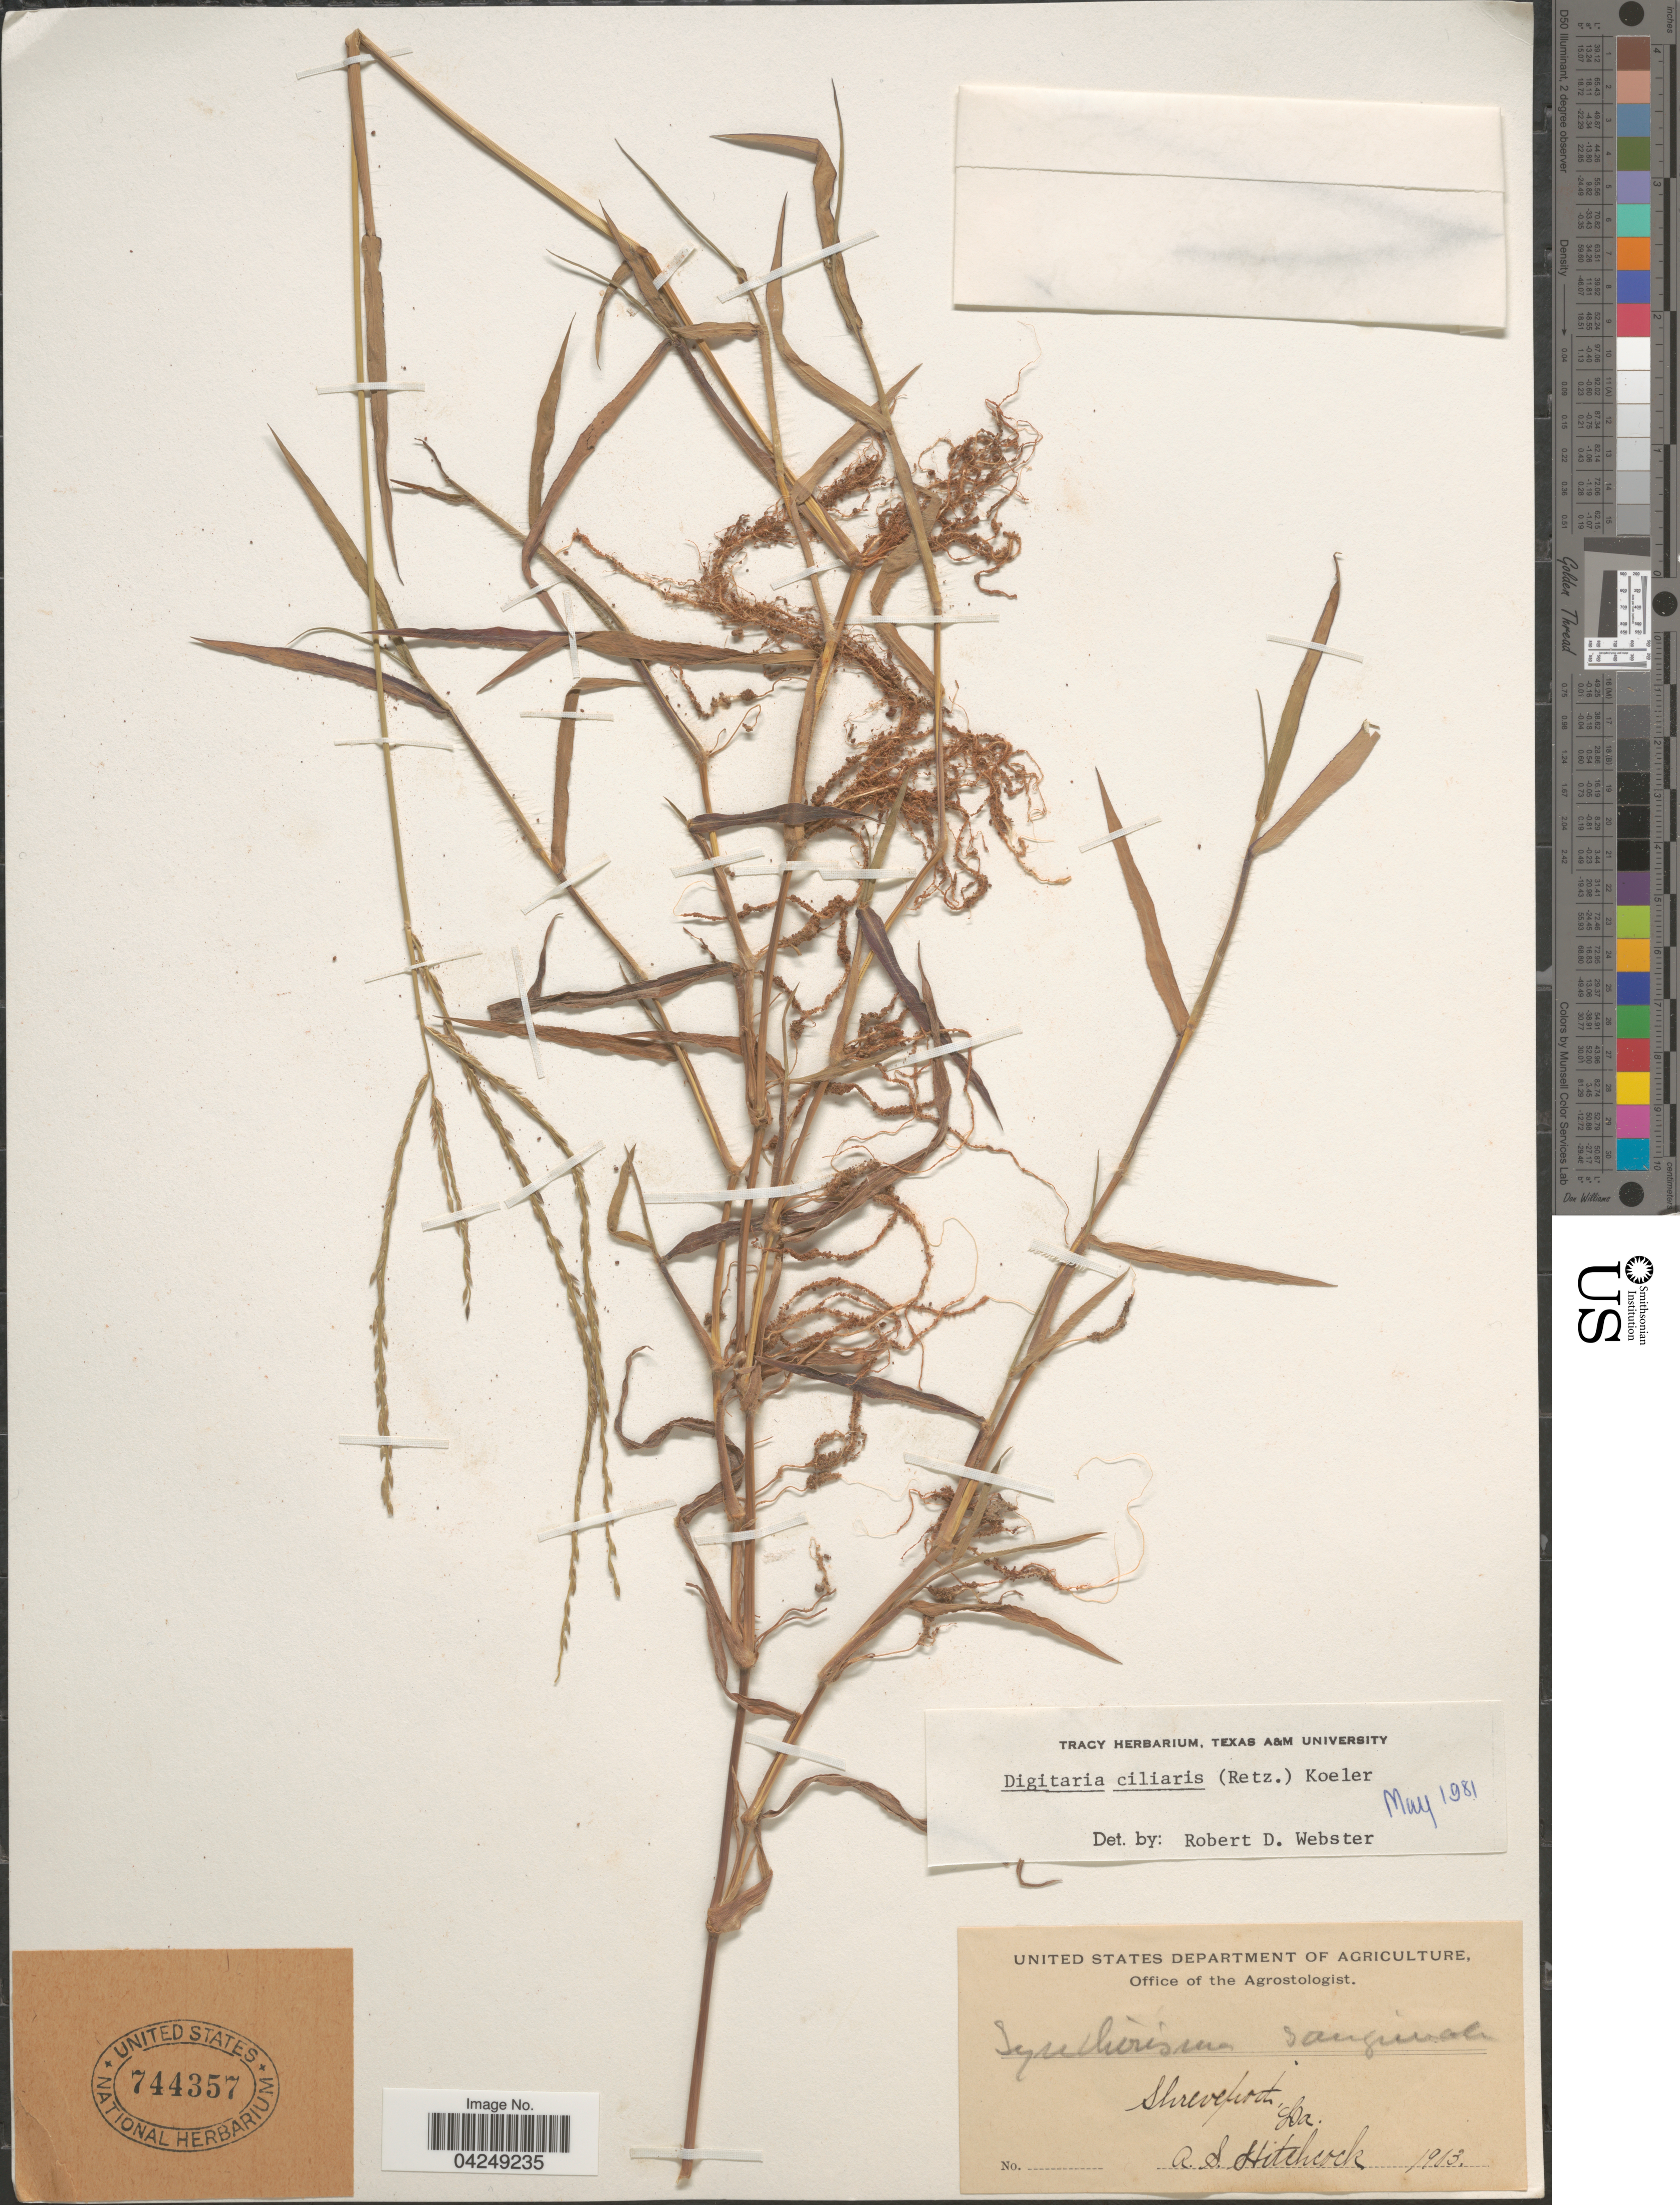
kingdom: Plantae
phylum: Tracheophyta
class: Liliopsida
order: Poales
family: Poaceae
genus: Digitaria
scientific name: Digitaria ciliaris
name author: (Retz.) Koeler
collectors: A. S. Hitchcock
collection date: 1903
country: United States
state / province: Louisiana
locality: Shreveport.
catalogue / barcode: US 744357